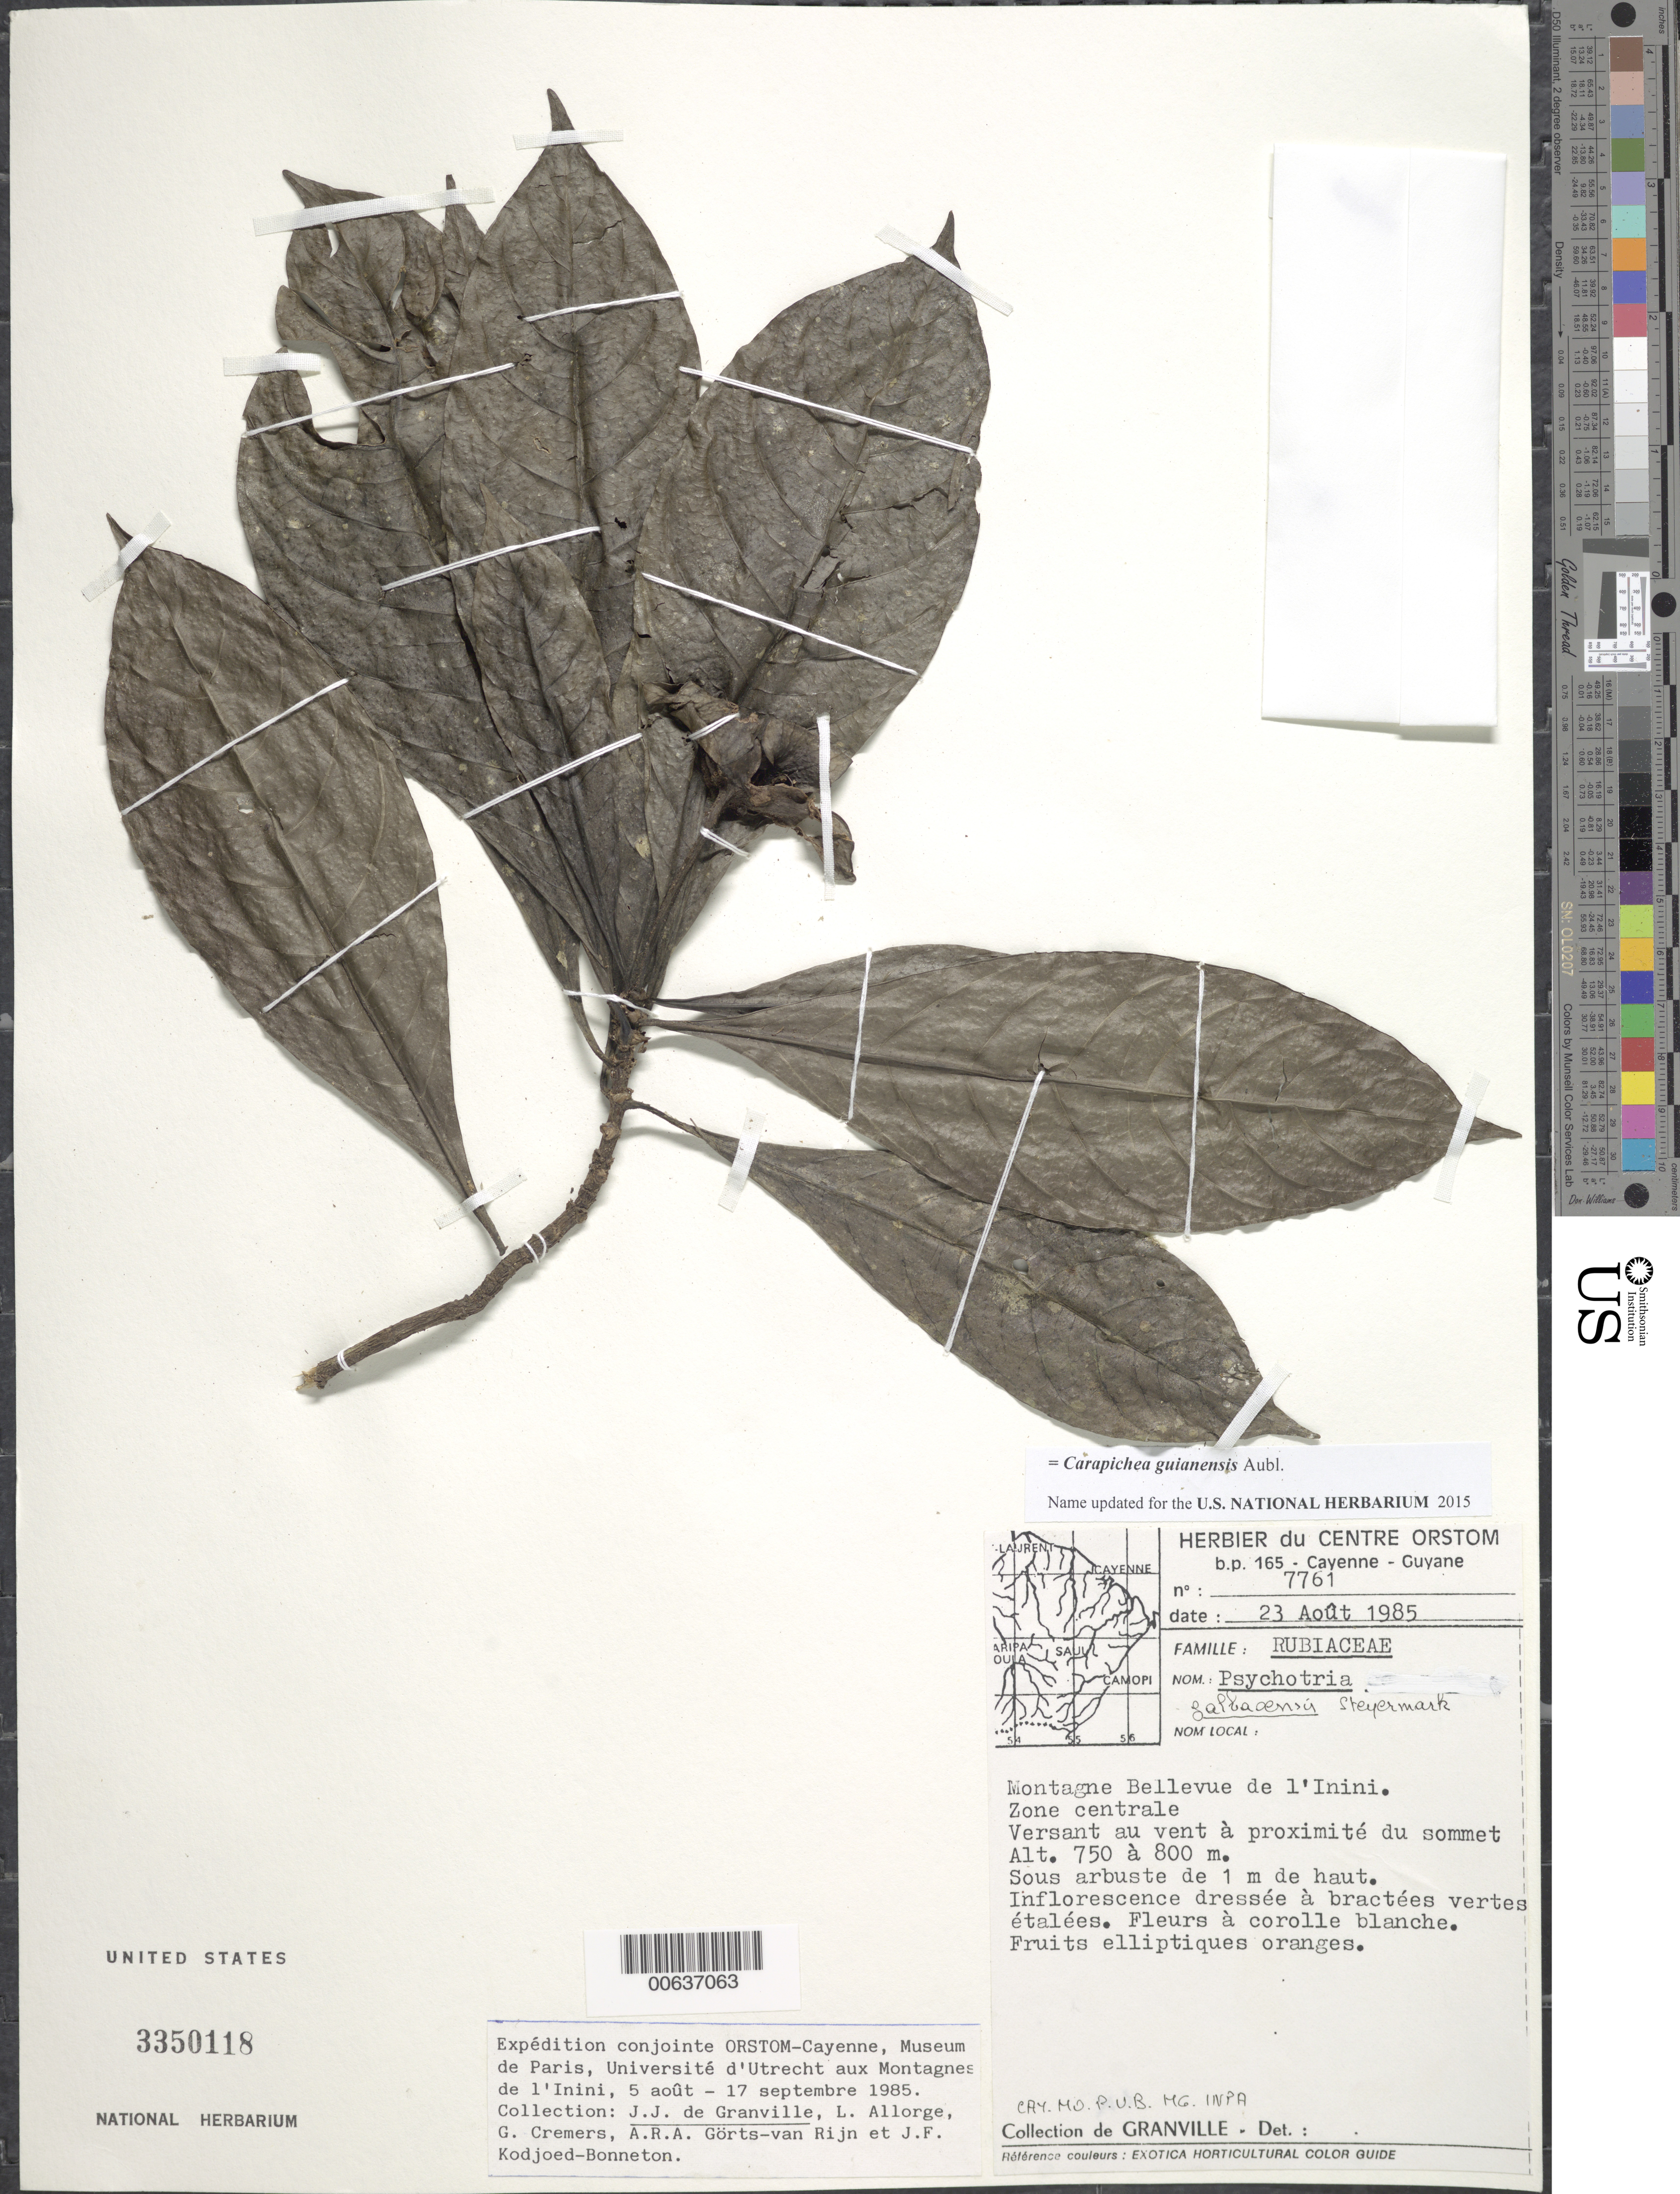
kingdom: Plantae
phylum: Tracheophyta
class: Magnoliopsida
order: Gentianales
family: Rubiaceae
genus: Carapichea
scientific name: Carapichea guianensis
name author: Aubl.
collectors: J.-J. de Granville, L. Allorge, G. Cremers, A. .R. A. Görts-van Rijn & J. Kodjoed-Bonneton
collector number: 7761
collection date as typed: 23-Aug-85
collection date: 1985-08-23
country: French Guiana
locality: Montagnes Bellevue de l'Inini, zone centrale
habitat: Versant au vent a proximite du sommet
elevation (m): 750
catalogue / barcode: US 3350118